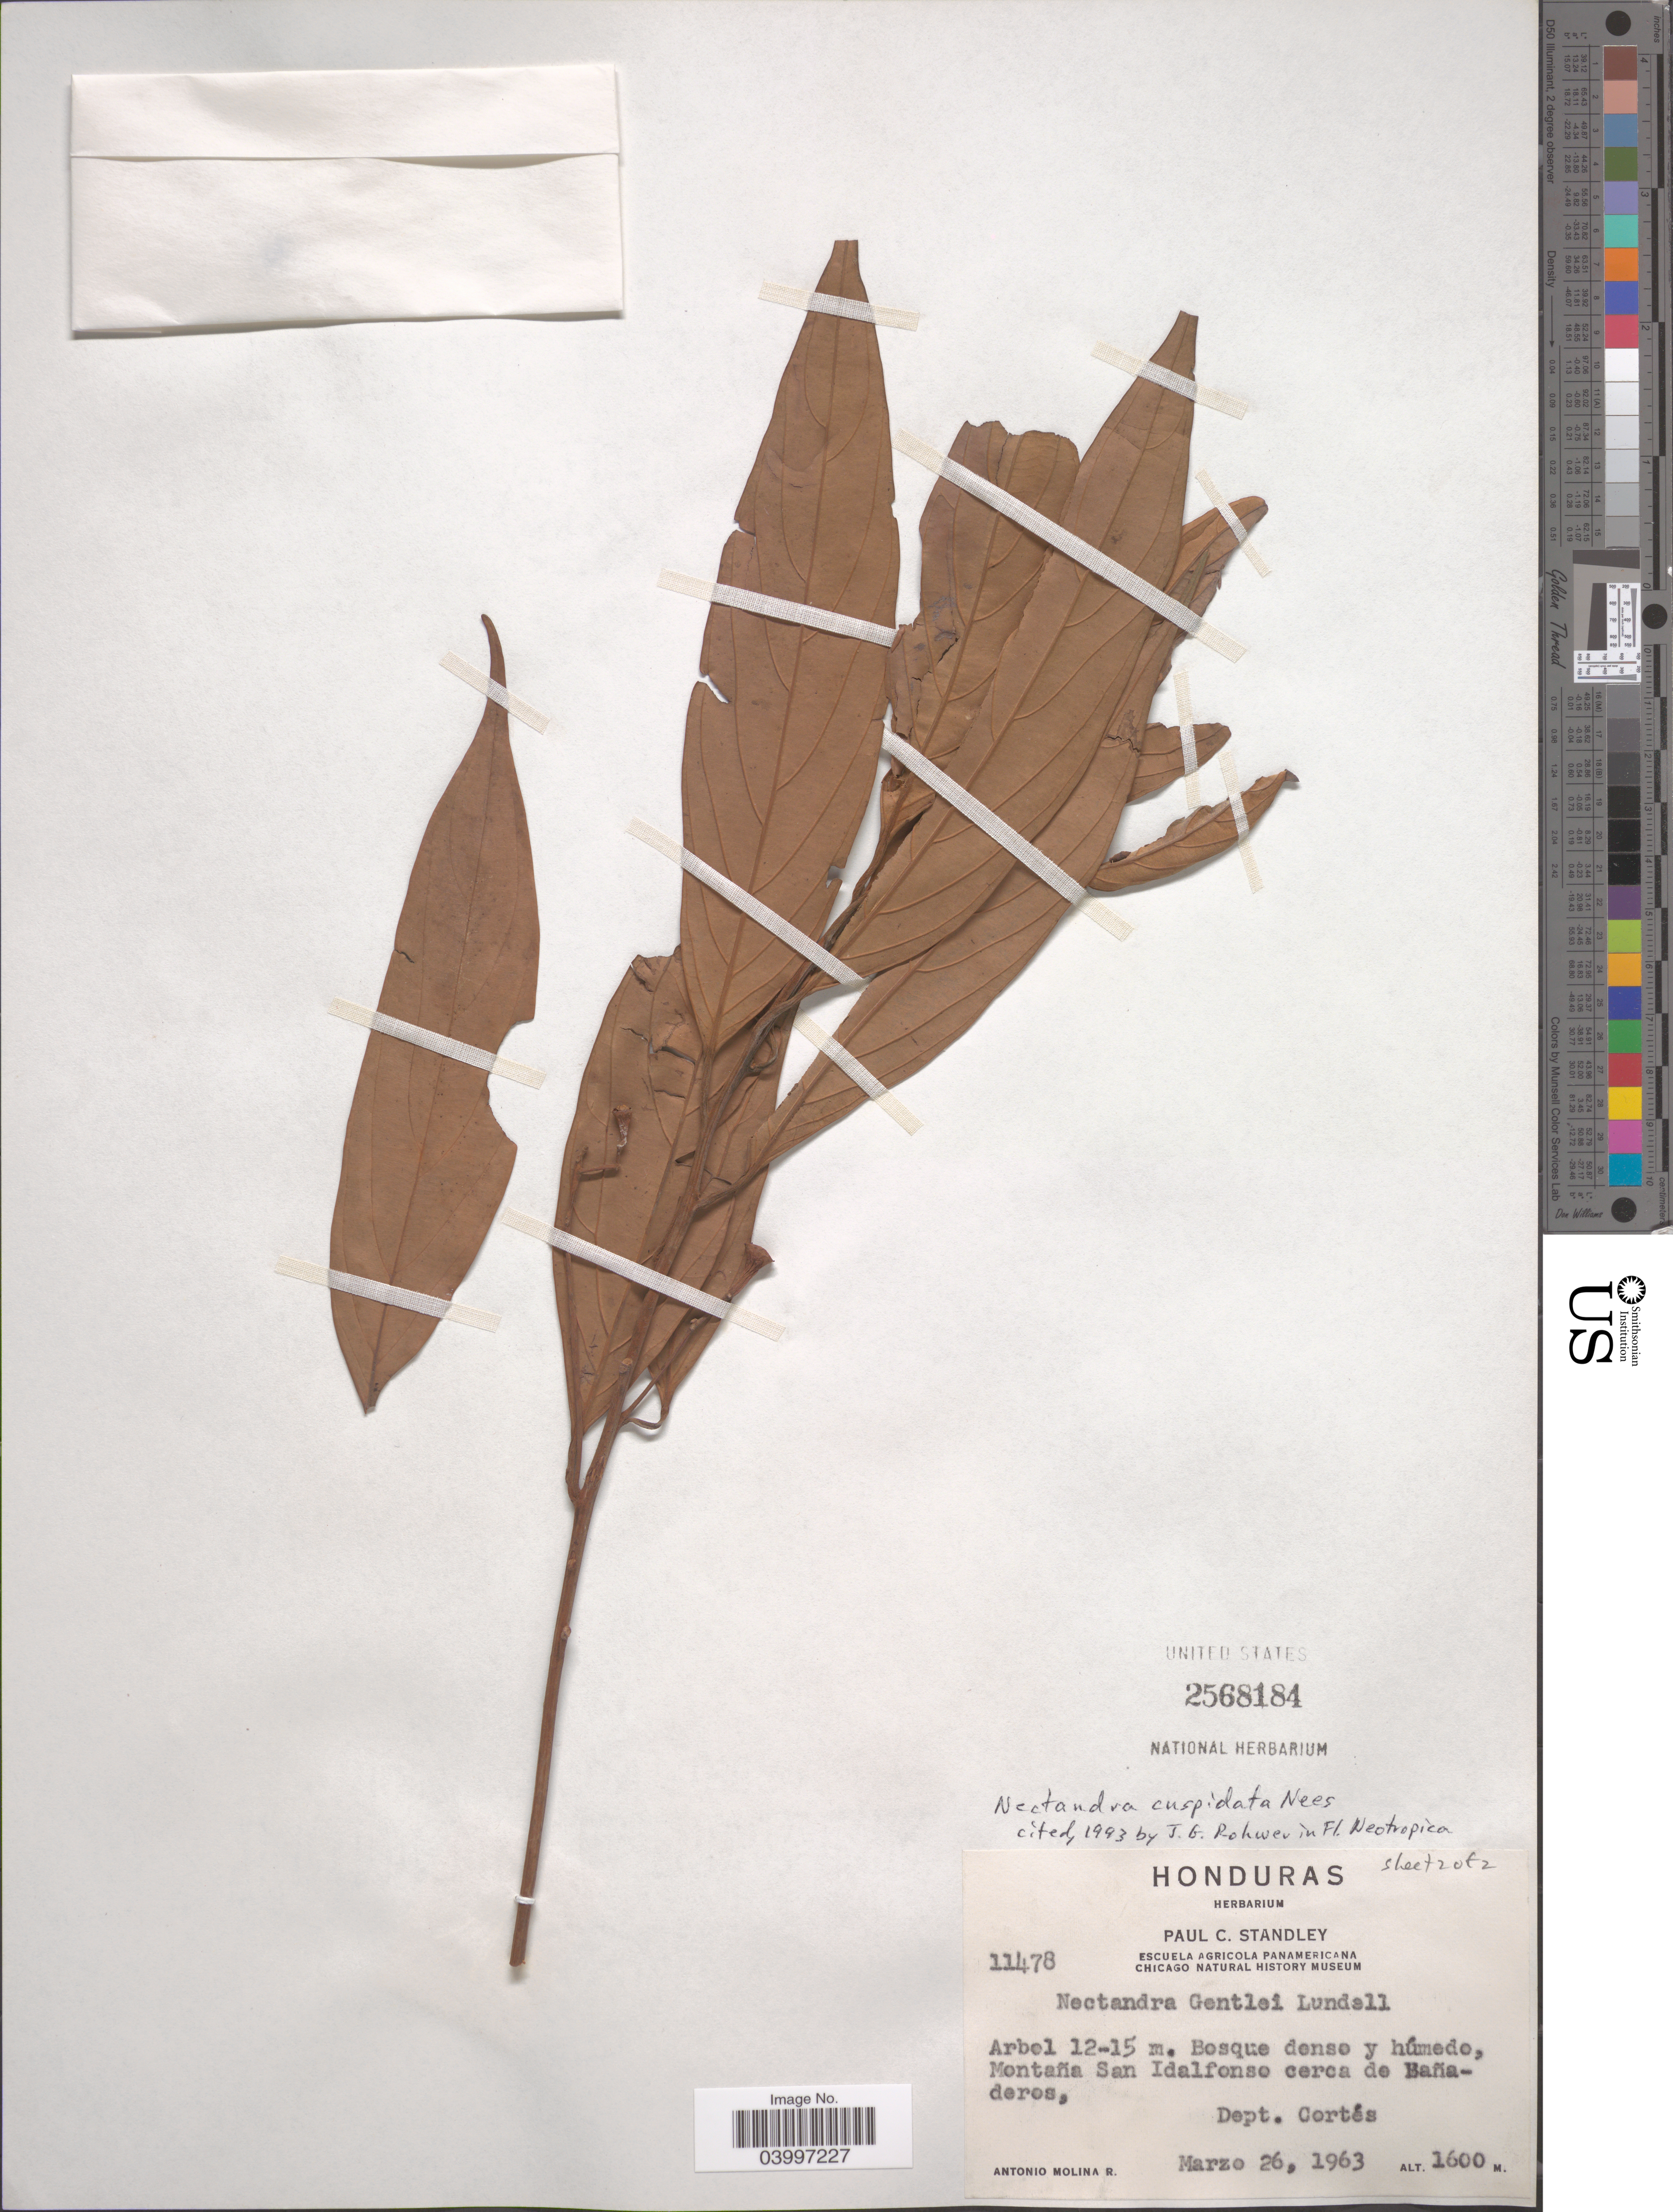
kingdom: Plantae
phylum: Tracheophyta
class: Magnoliopsida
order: Laurales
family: Lauraceae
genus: Nectandra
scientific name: Nectandra cuspidata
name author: Nees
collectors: A. Molina R.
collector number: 11478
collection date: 1963-03-26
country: Honduras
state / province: Cortes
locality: Montaña San Idalfonso cerca de Bañaderos, Dept. Cortés.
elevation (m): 1600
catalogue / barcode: US 2568184